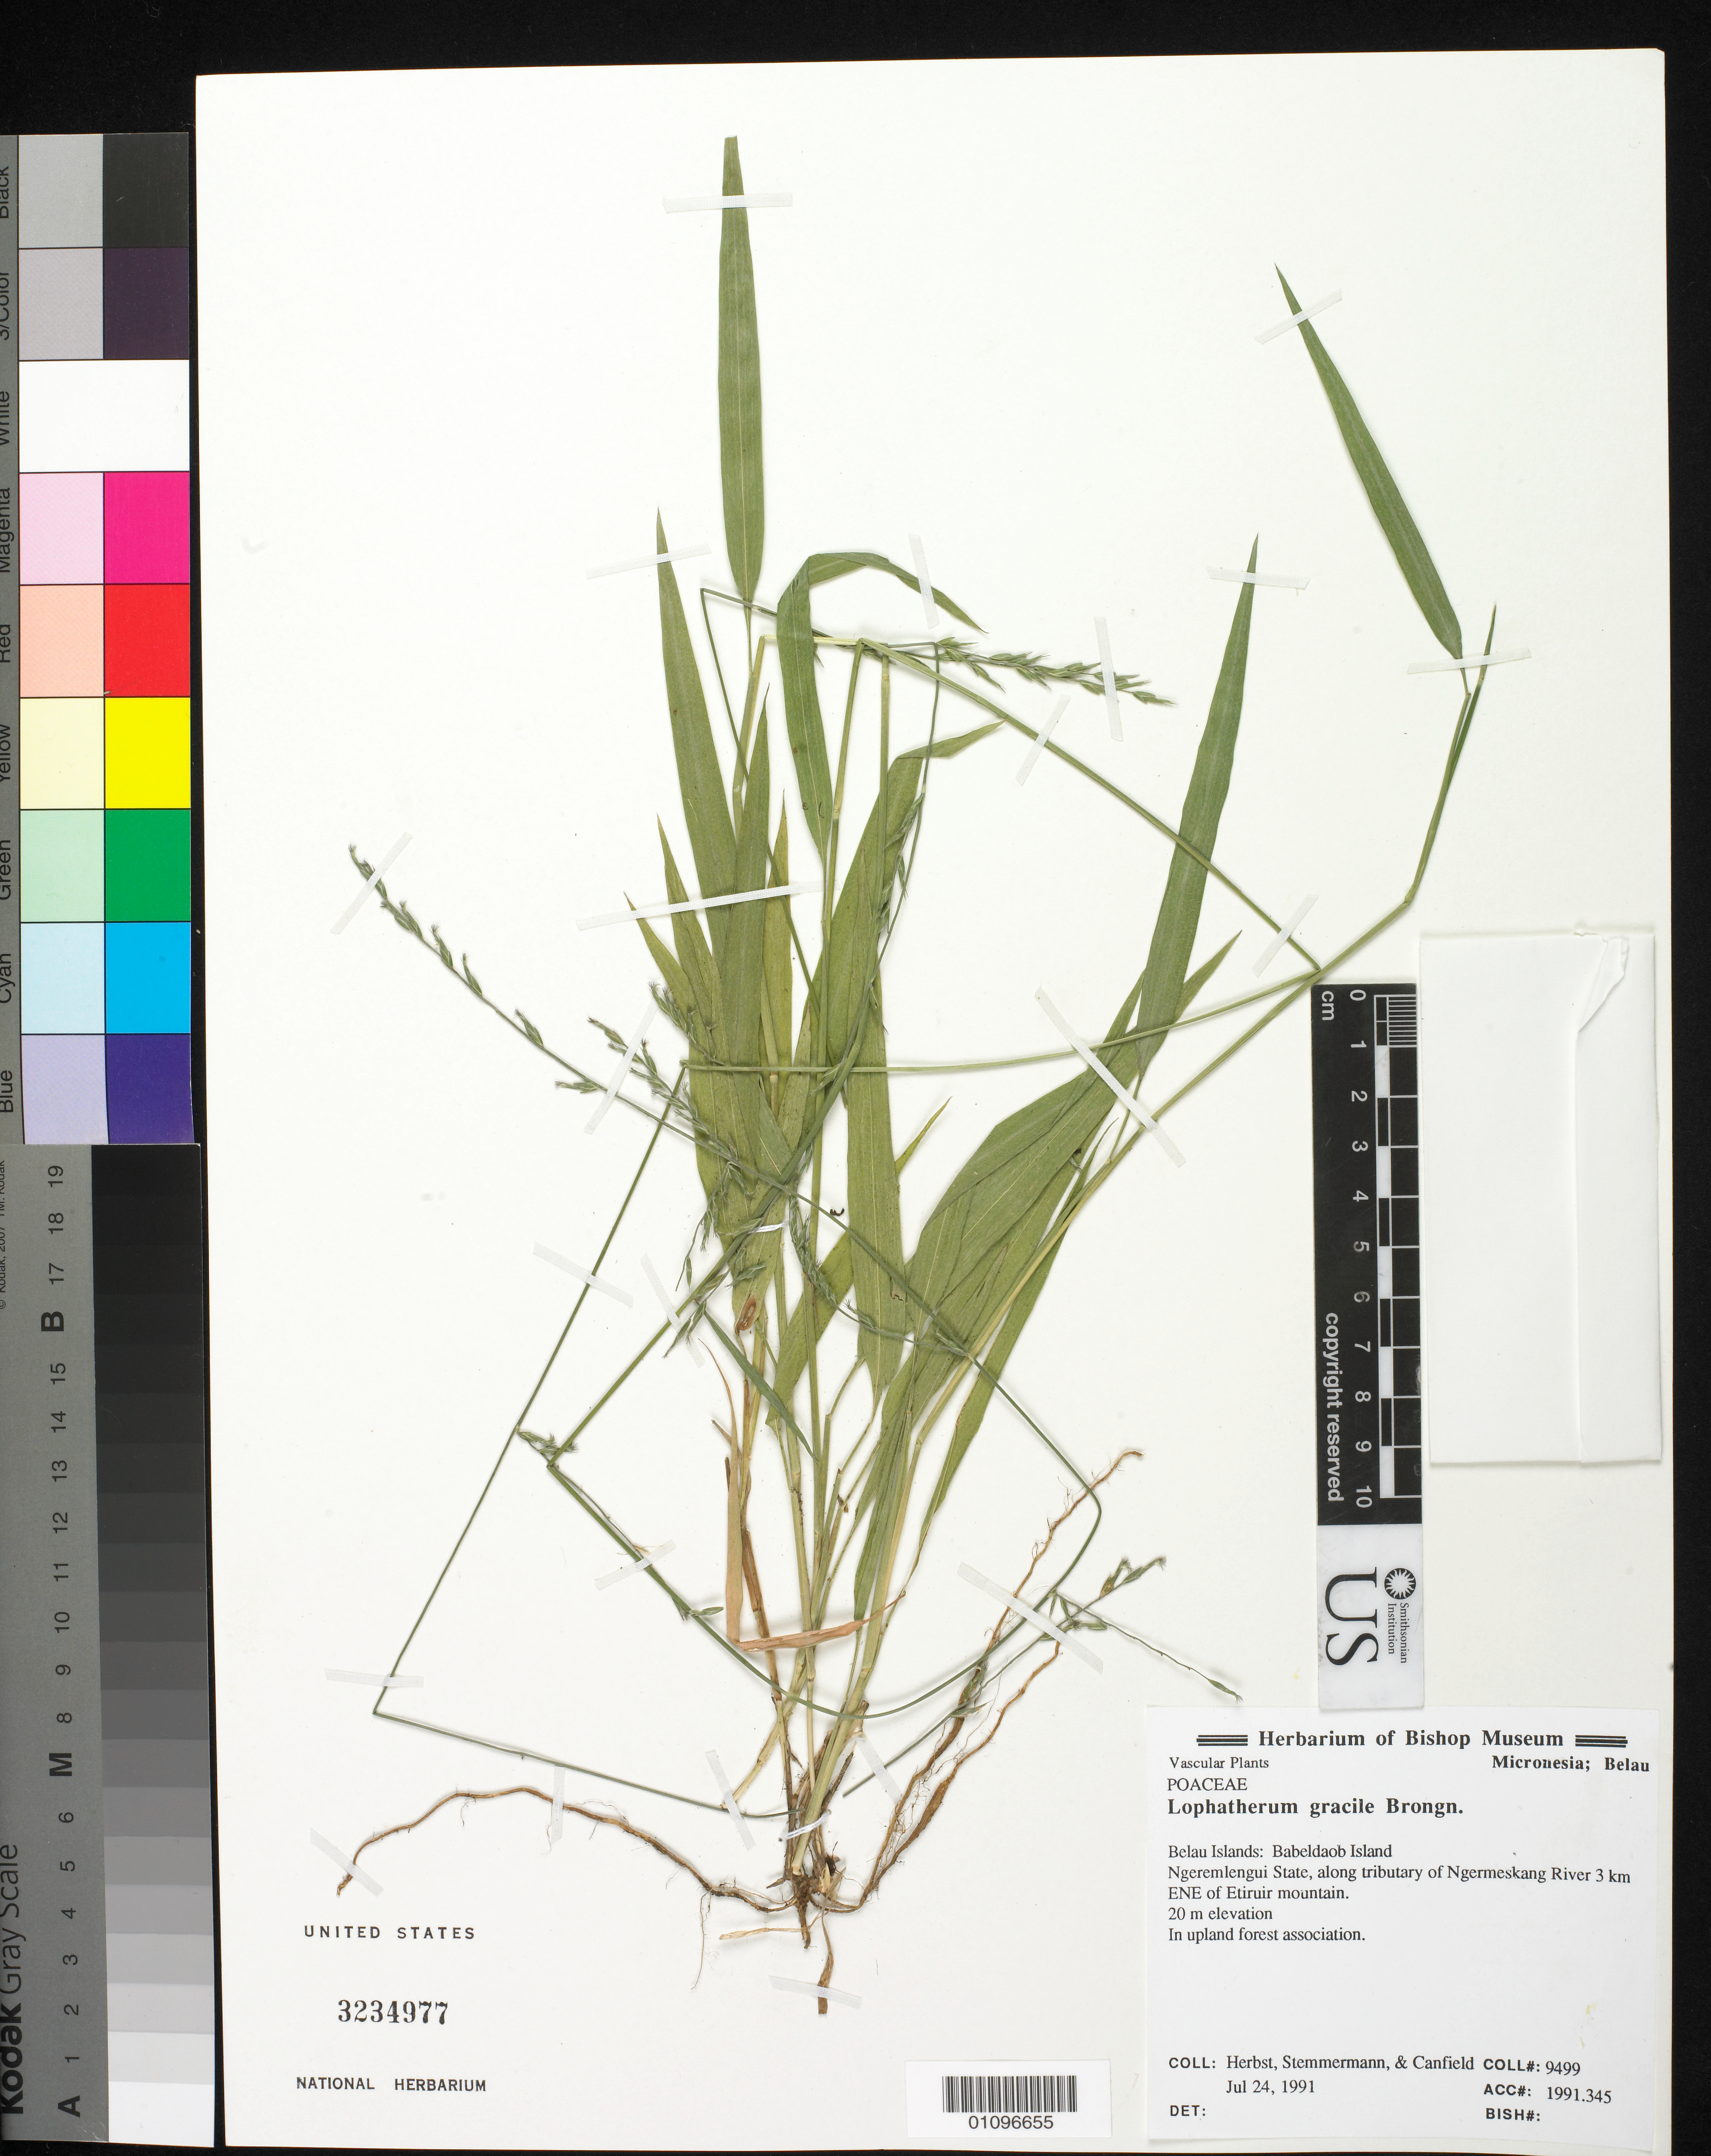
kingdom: Plantae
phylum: Tracheophyta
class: Liliopsida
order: Poales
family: Poaceae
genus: Lophatherum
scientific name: Lophatherum gracile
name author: Brongn.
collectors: D. R. Herbst, -. Stemmermann & -. Canfield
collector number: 9499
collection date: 1991-07-24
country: Palau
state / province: Ngeremlengui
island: Babeldaob [Babelthuap]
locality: Along tributary of Ngermeskang River 3 km ENE of Etiruir mountain.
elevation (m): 20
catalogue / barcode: US 3234977